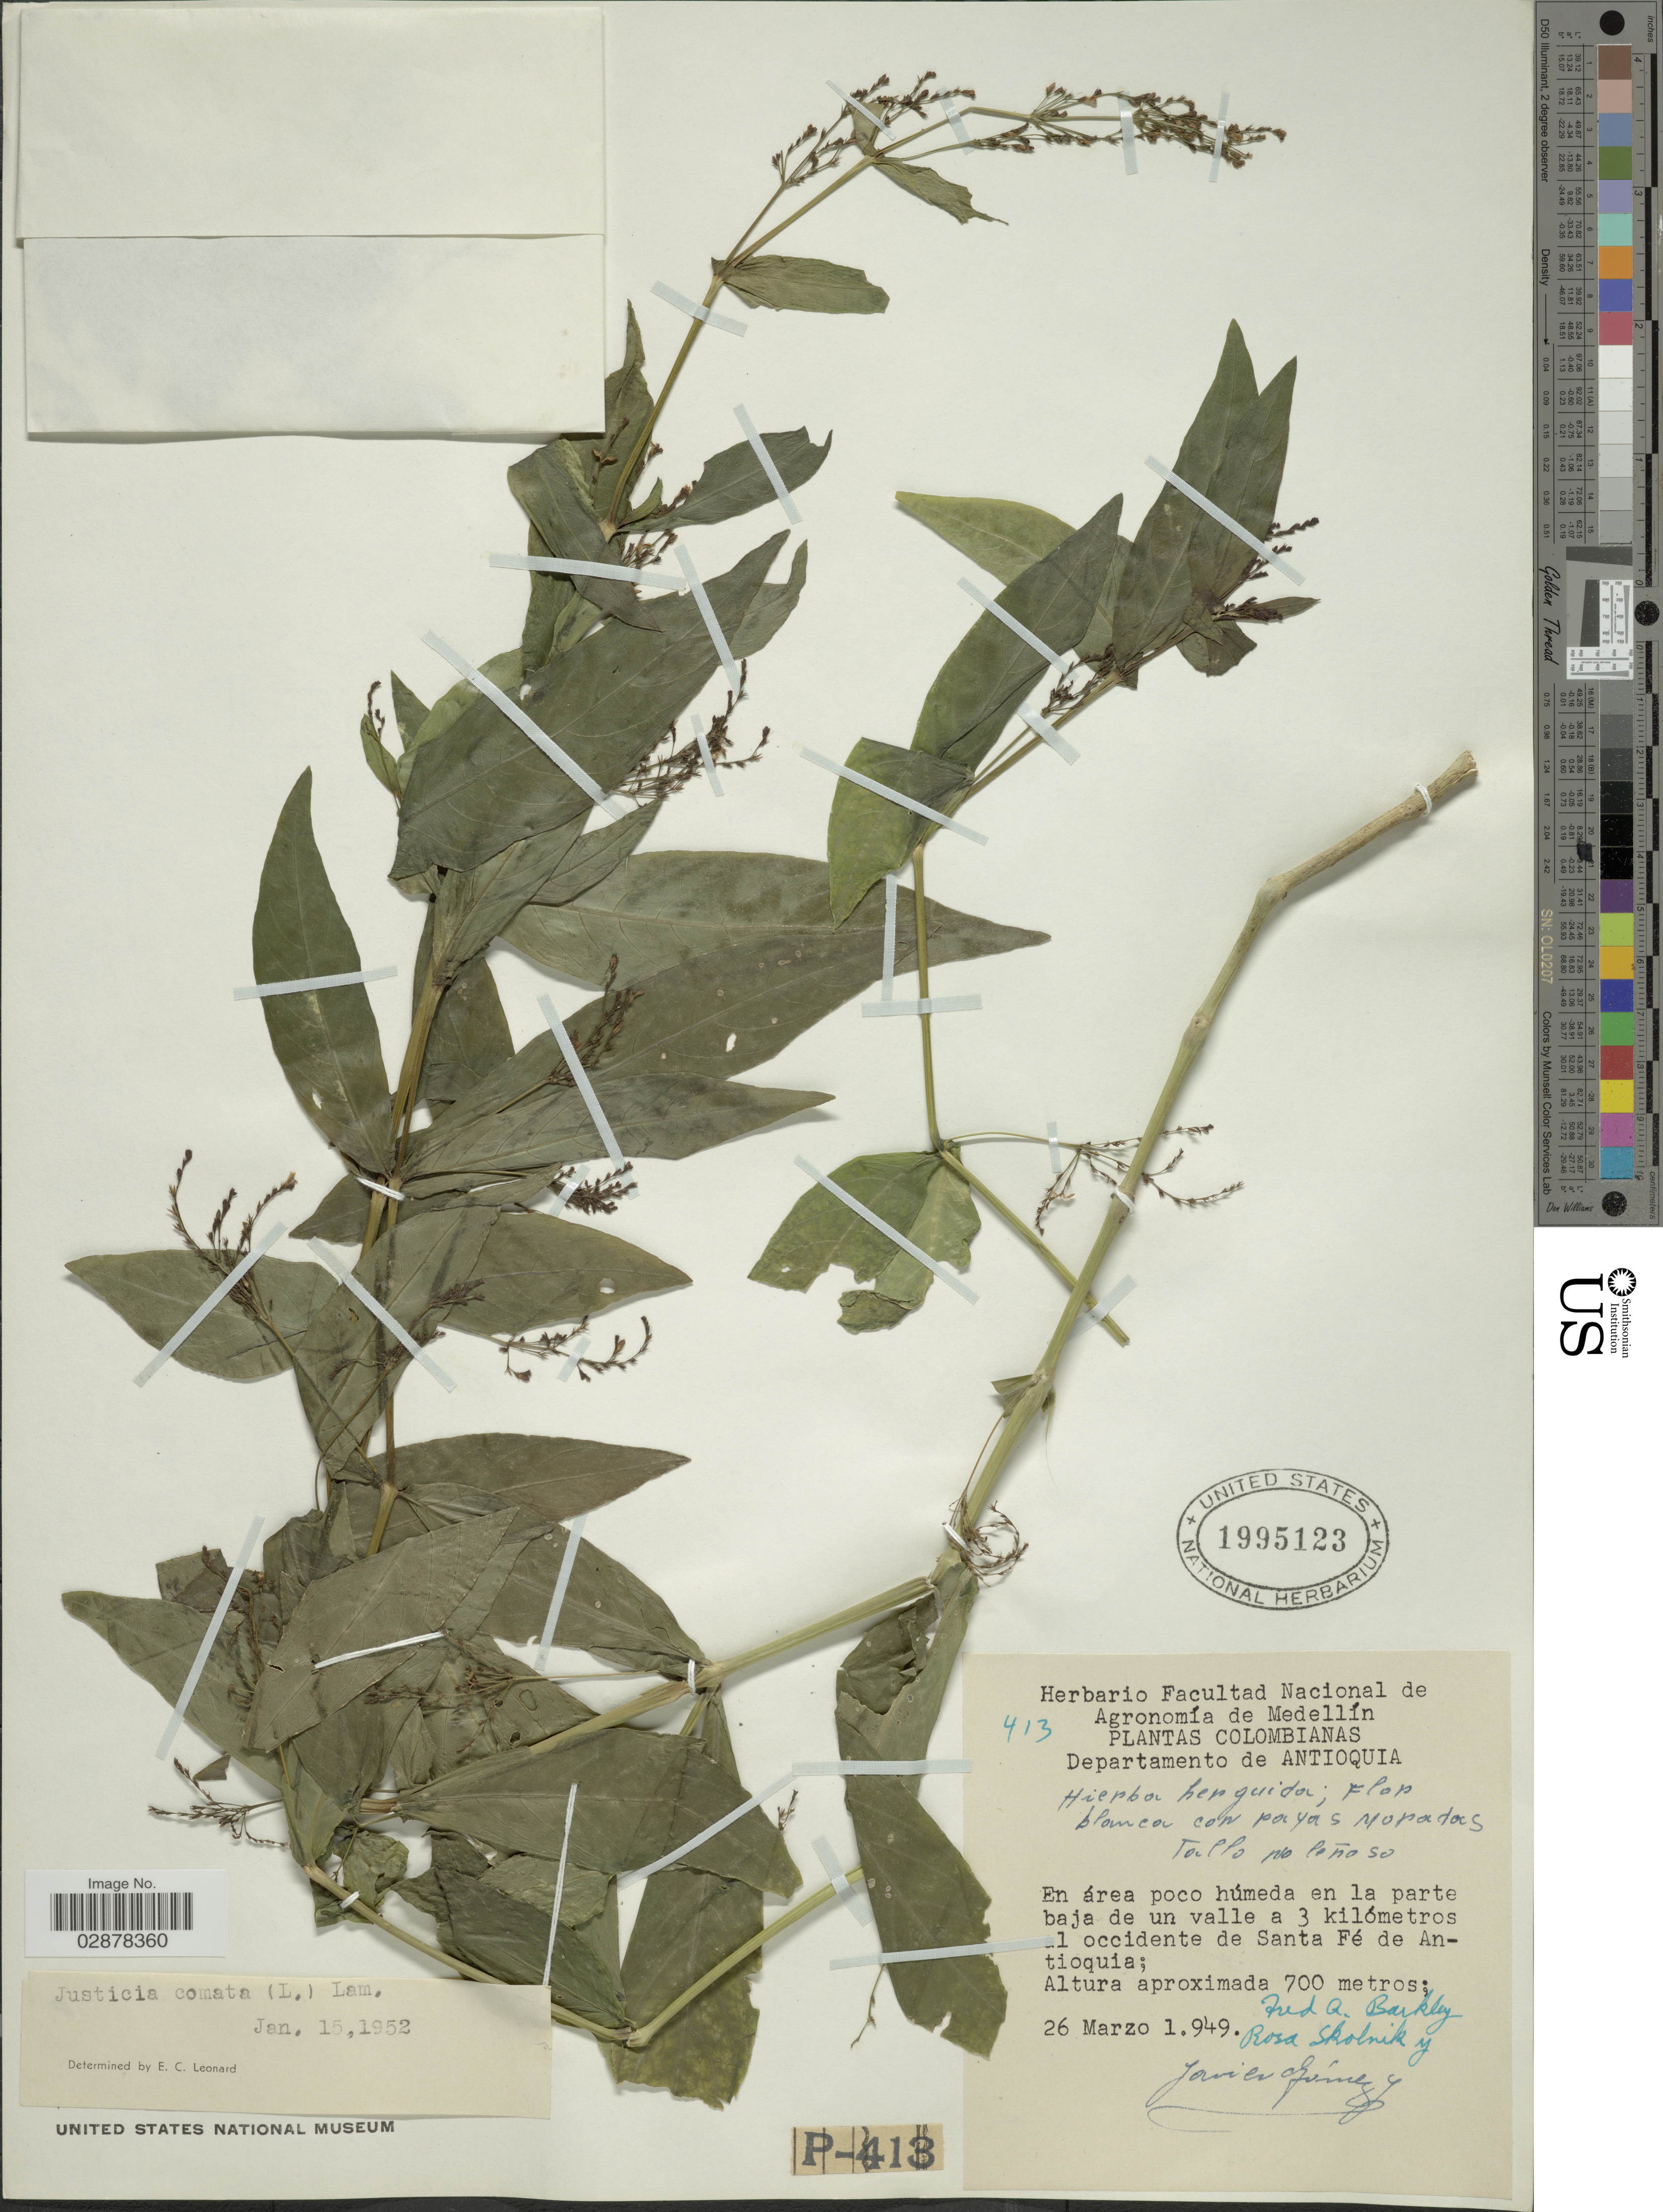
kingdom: Plantae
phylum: Tracheophyta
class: Magnoliopsida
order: Lamiales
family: Acanthaceae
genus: Justicia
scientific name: Justicia comata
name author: (L.) Lam.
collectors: F. A. Barkley, R. Skolnik & J. Gomez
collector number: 413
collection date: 1949-03-26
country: Colombia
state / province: Antioquia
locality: Departmento Antioquia. En área poco húmeda en la parte baja de un valle a 3 kilómetros al occidente de Santa Fé de Antioquia.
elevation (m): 900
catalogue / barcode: US 1995123